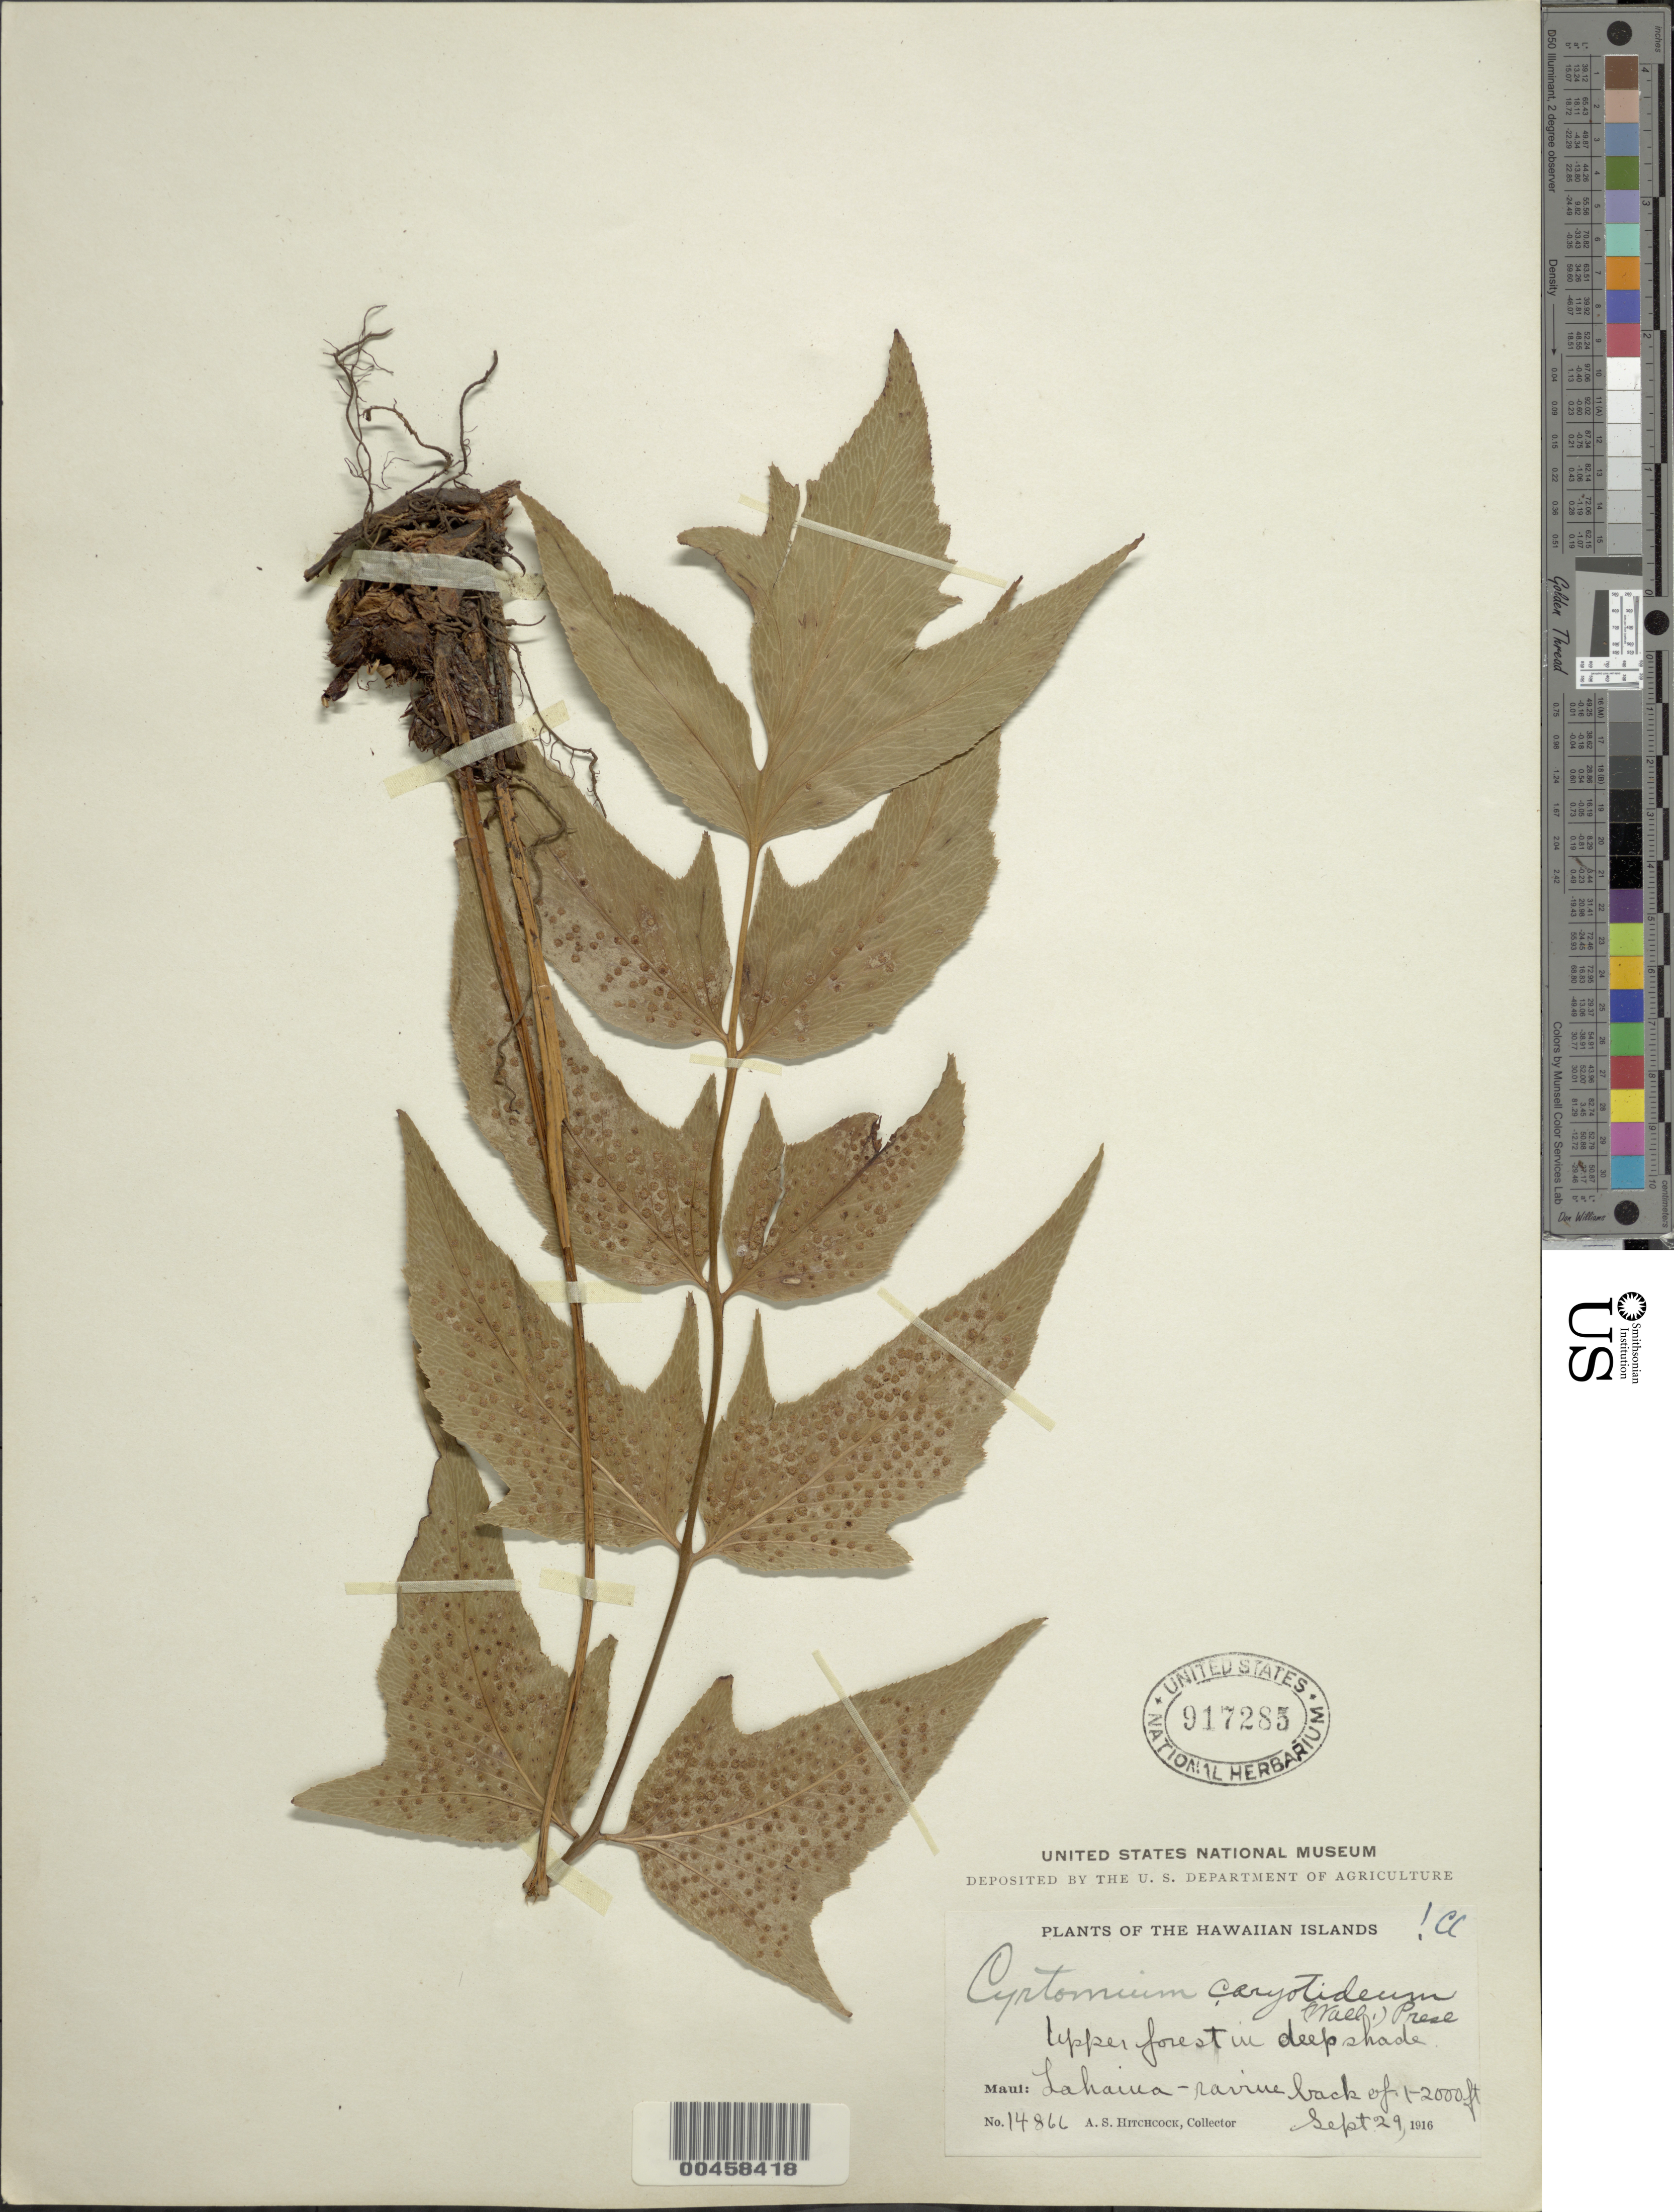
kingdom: Plantae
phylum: Tracheophyta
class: Polypodiopsida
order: Polypodiales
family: Dryopteridaceae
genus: Cyrtomium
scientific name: Cyrtomium caryotideum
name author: (Wall. ex Hook. & Grev.) C. Presl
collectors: A. S. Hitchcock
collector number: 14866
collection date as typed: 29 Sep 1916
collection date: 1916-09-29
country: United States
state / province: Hawaii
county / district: Maui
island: Maui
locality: Lahaina - ravine back of.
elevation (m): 305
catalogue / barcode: US 917285